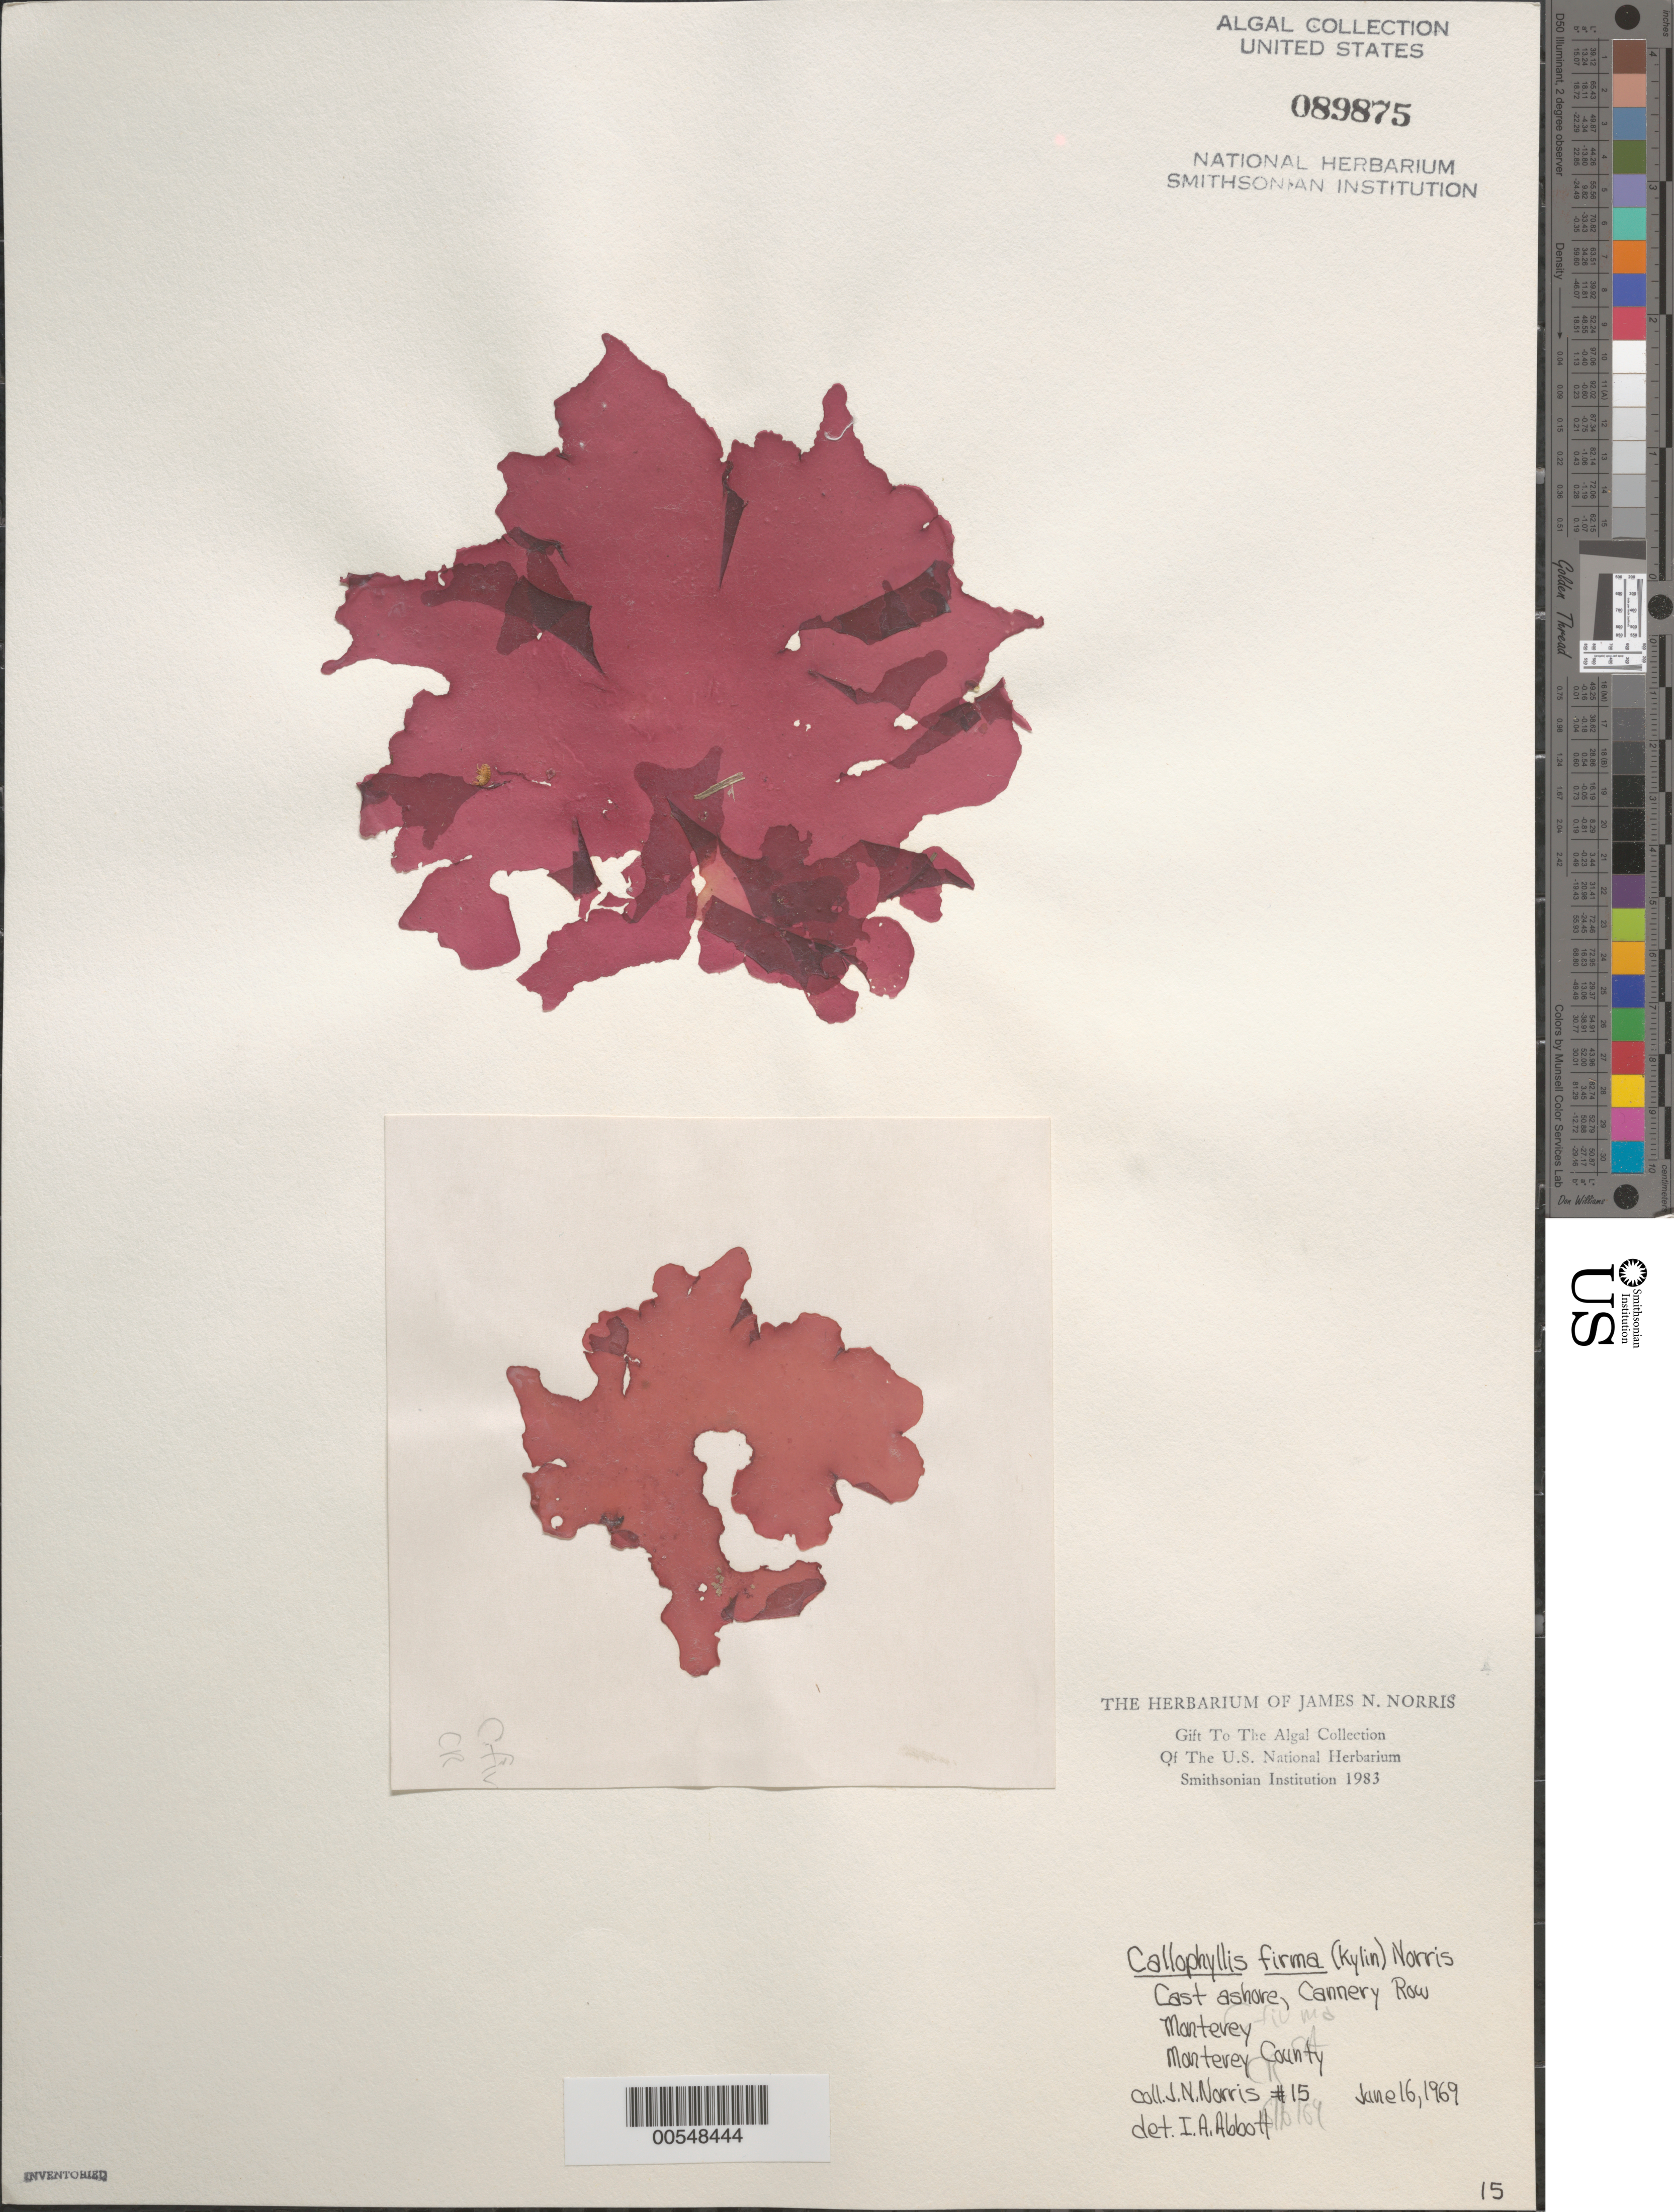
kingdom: Plantae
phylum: Rhodophyta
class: Florideophyceae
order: Gigartinales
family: Kallymeniaceae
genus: Salishia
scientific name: Salishia firma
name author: (Kylin) Clarkston & G.W. Saunders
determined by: Algae name updating Project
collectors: J. N. Norris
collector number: JN-15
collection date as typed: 16 Jun 1969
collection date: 1969-06-16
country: United States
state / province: California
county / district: Monterey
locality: Cannery Row, Monterey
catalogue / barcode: US 89875